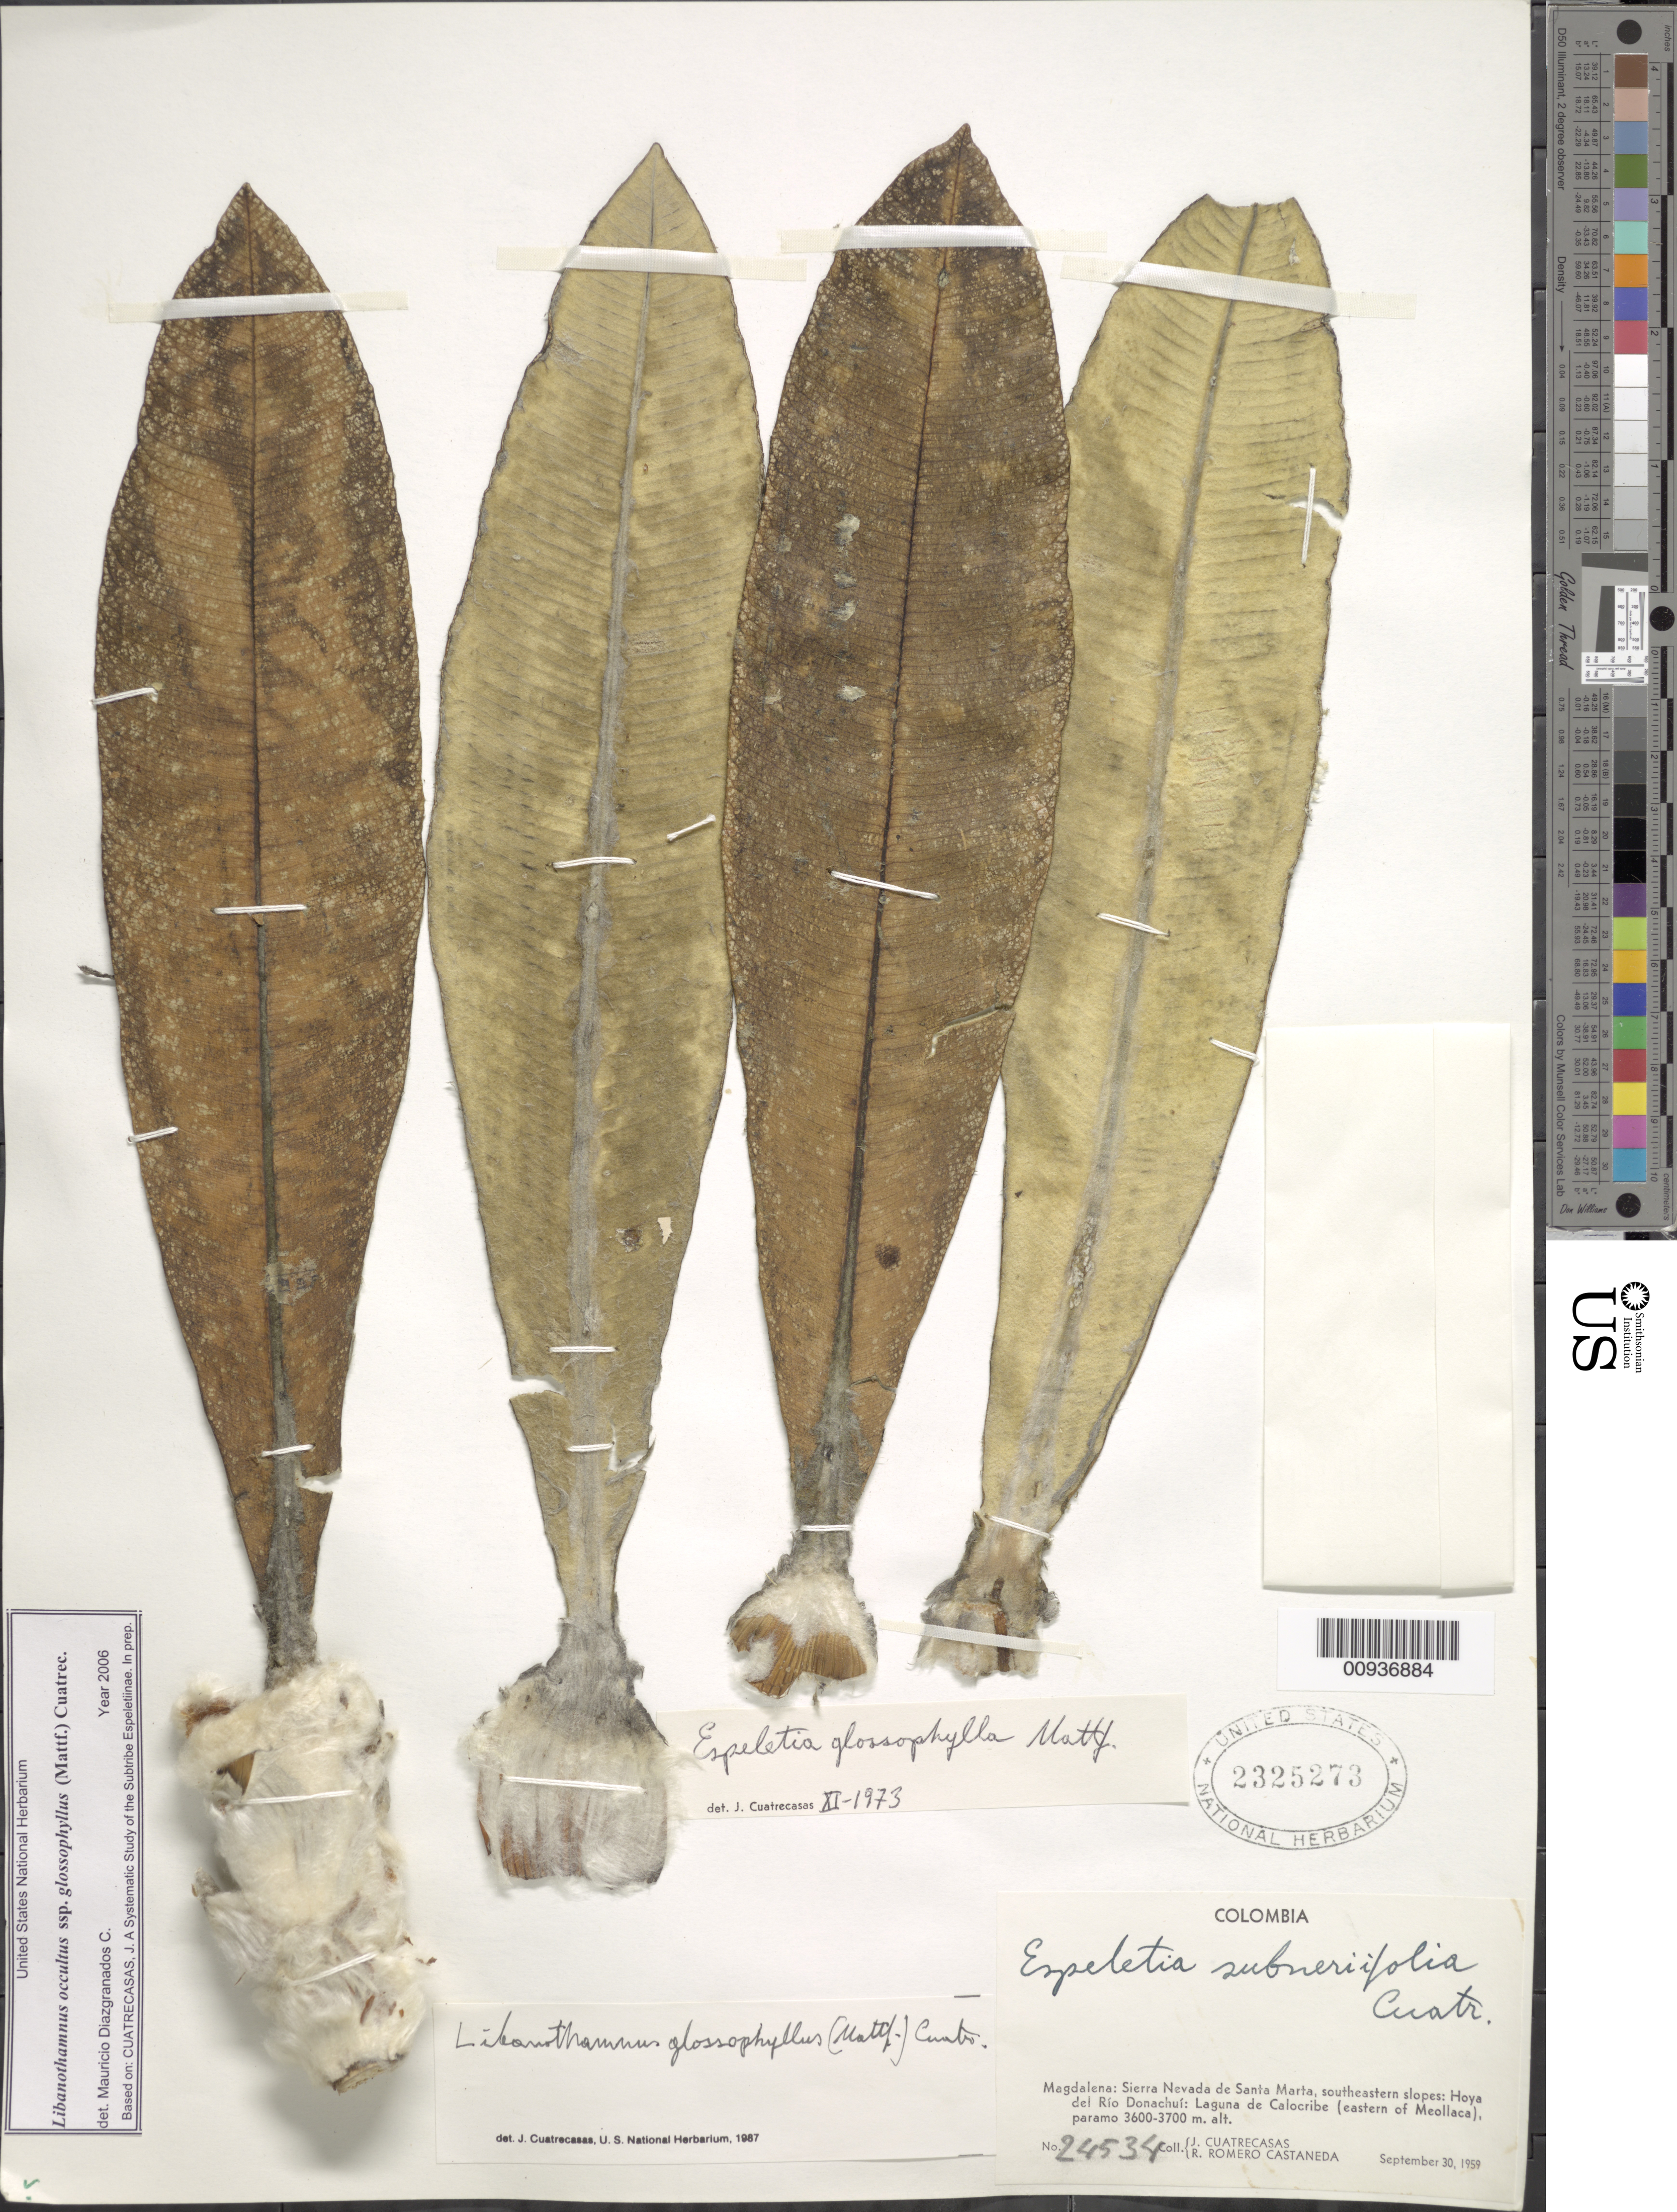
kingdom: Plantae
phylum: Tracheophyta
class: Magnoliopsida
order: Asterales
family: Asteraceae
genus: Libanothamnus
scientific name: Libanothamnus occultus subsp. glossophyllus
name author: (Mattf.) Cuatrec.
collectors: J. Cuatrecasas & R. Romero Castañeda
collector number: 24534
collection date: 1959-09-30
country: Colombia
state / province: Magdalena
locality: Sierra Nevada de Santa Marta, southeastern slopes: Hoya del Río Donachuí: Laguna de Calocribe (eastern of Meollaca).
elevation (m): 3600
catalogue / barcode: US 2325273